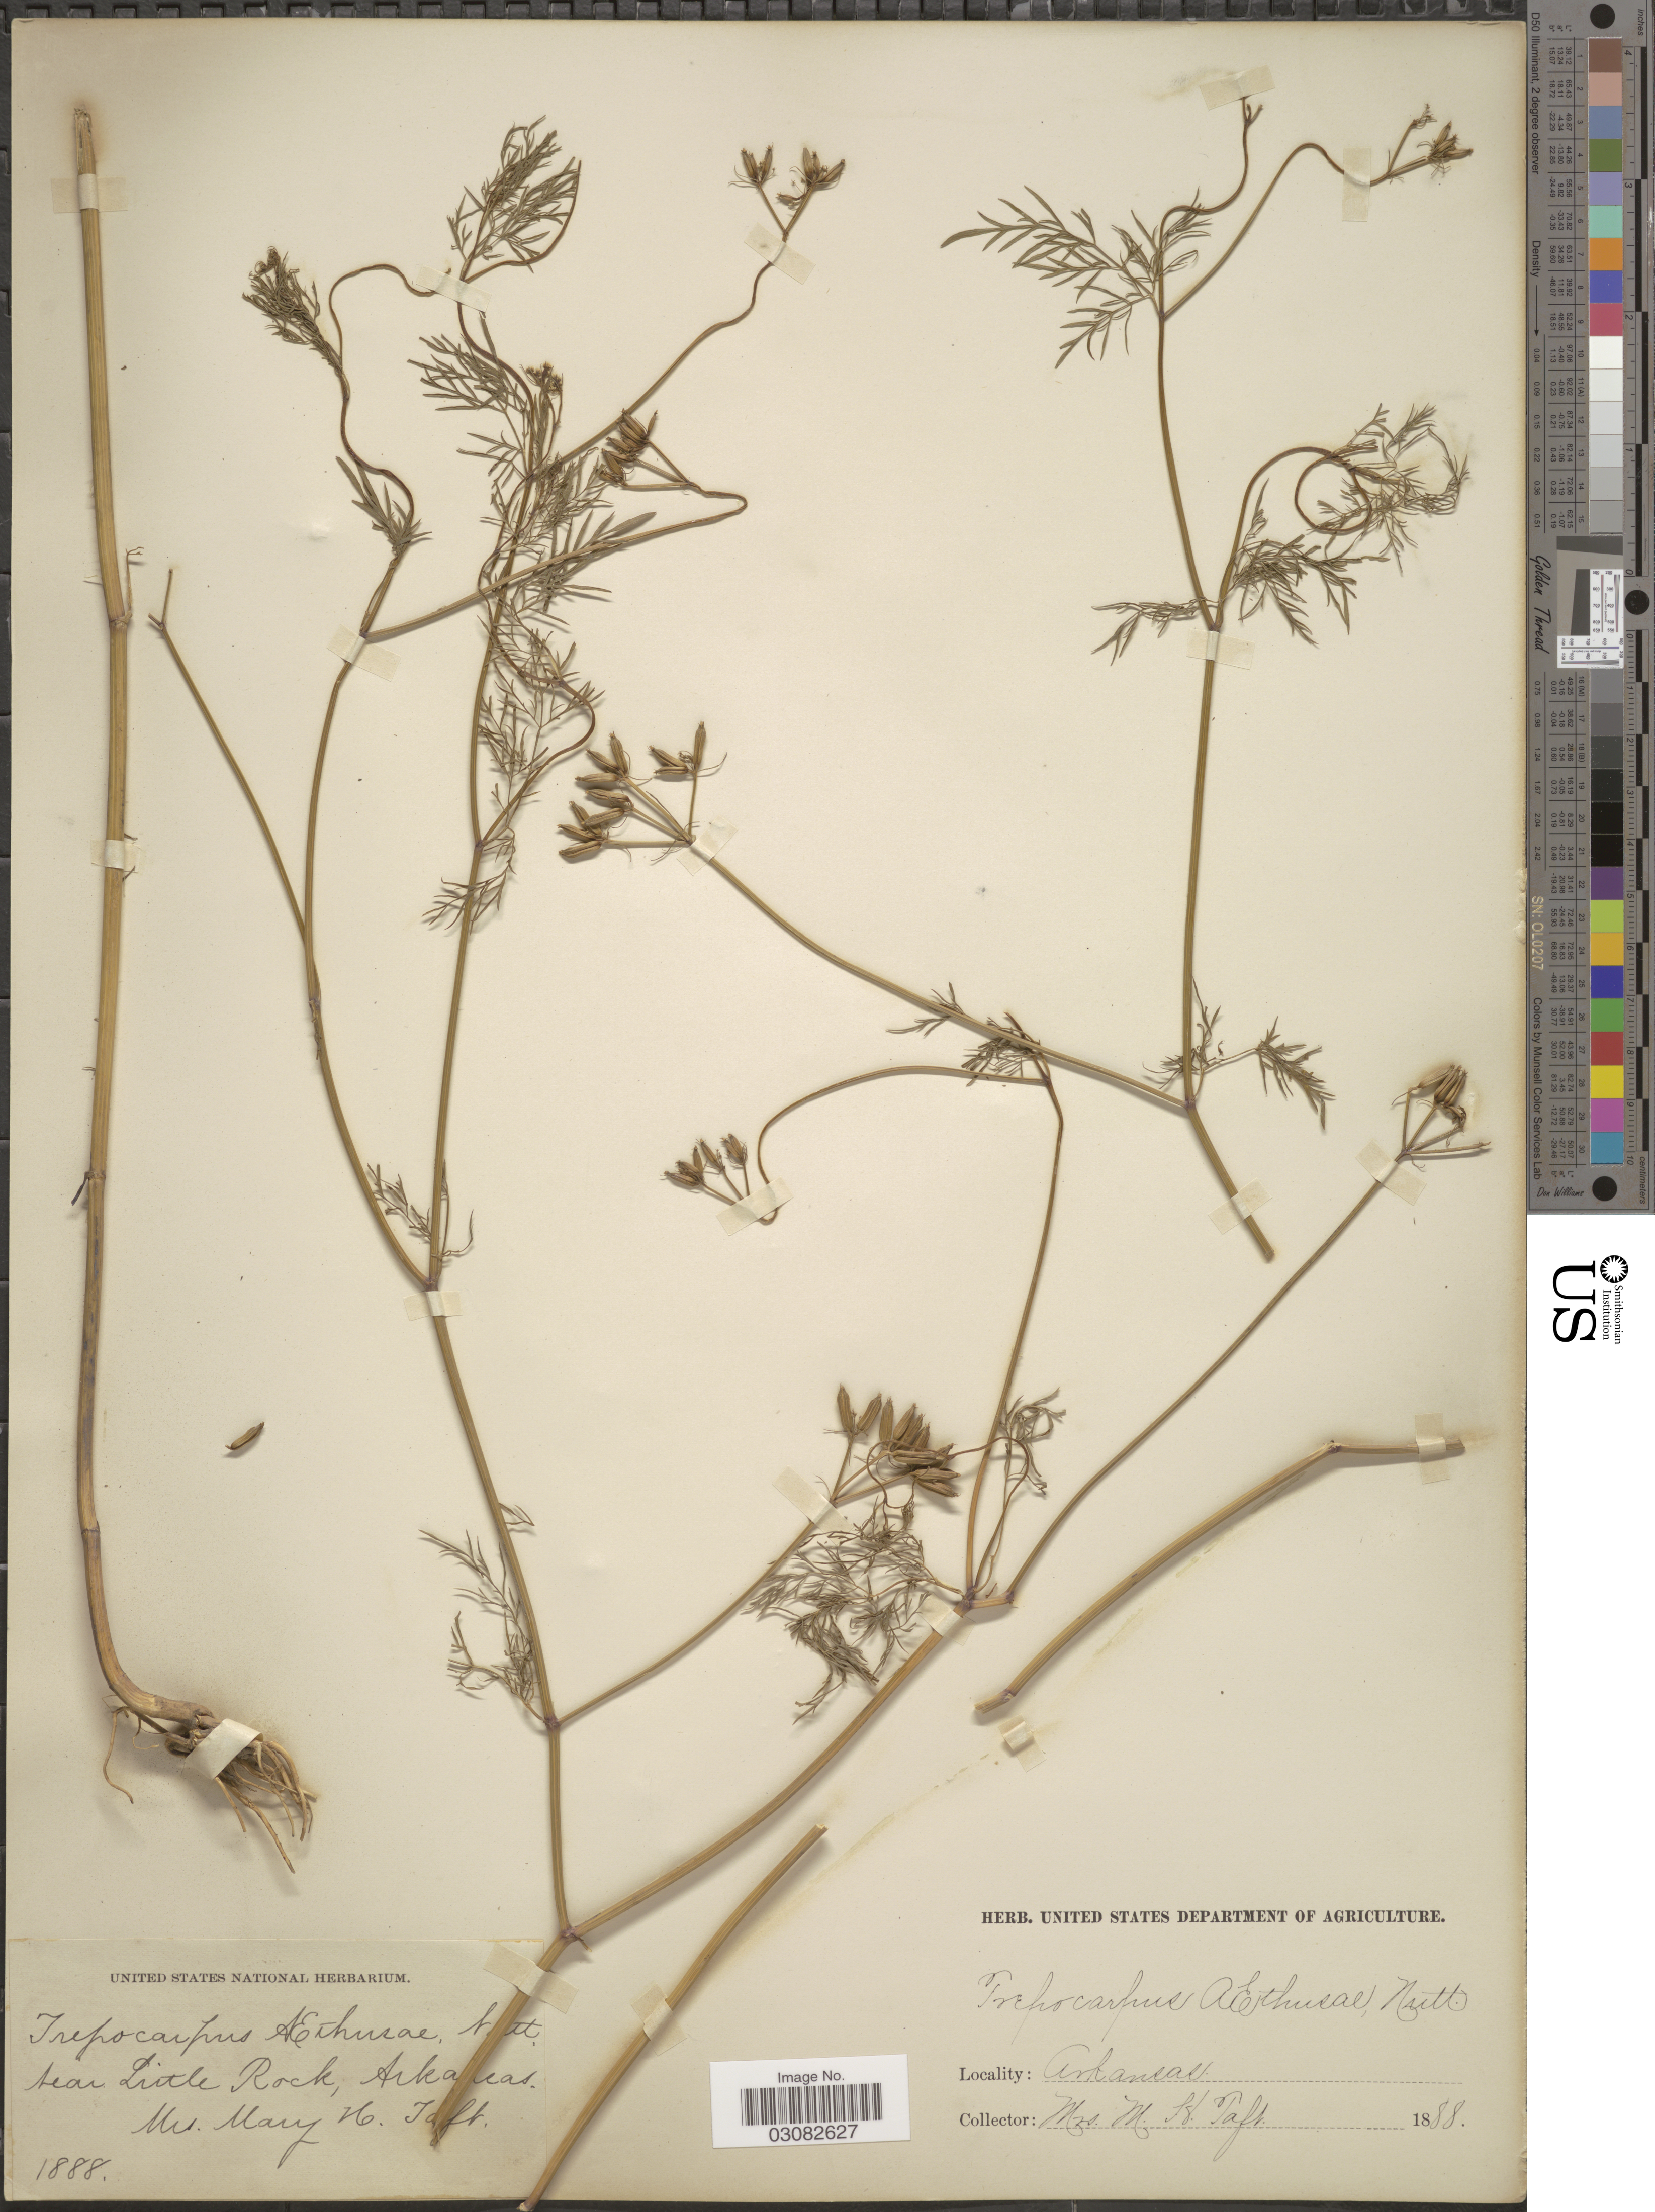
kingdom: Plantae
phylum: Tracheophyta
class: Magnoliopsida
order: Apiales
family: Apiaceae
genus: Trepocarpus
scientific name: Trepocarpus aethusae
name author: Nutt. ex DC.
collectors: M. Taft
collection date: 1888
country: United States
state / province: Arkansas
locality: Near Little Rock.